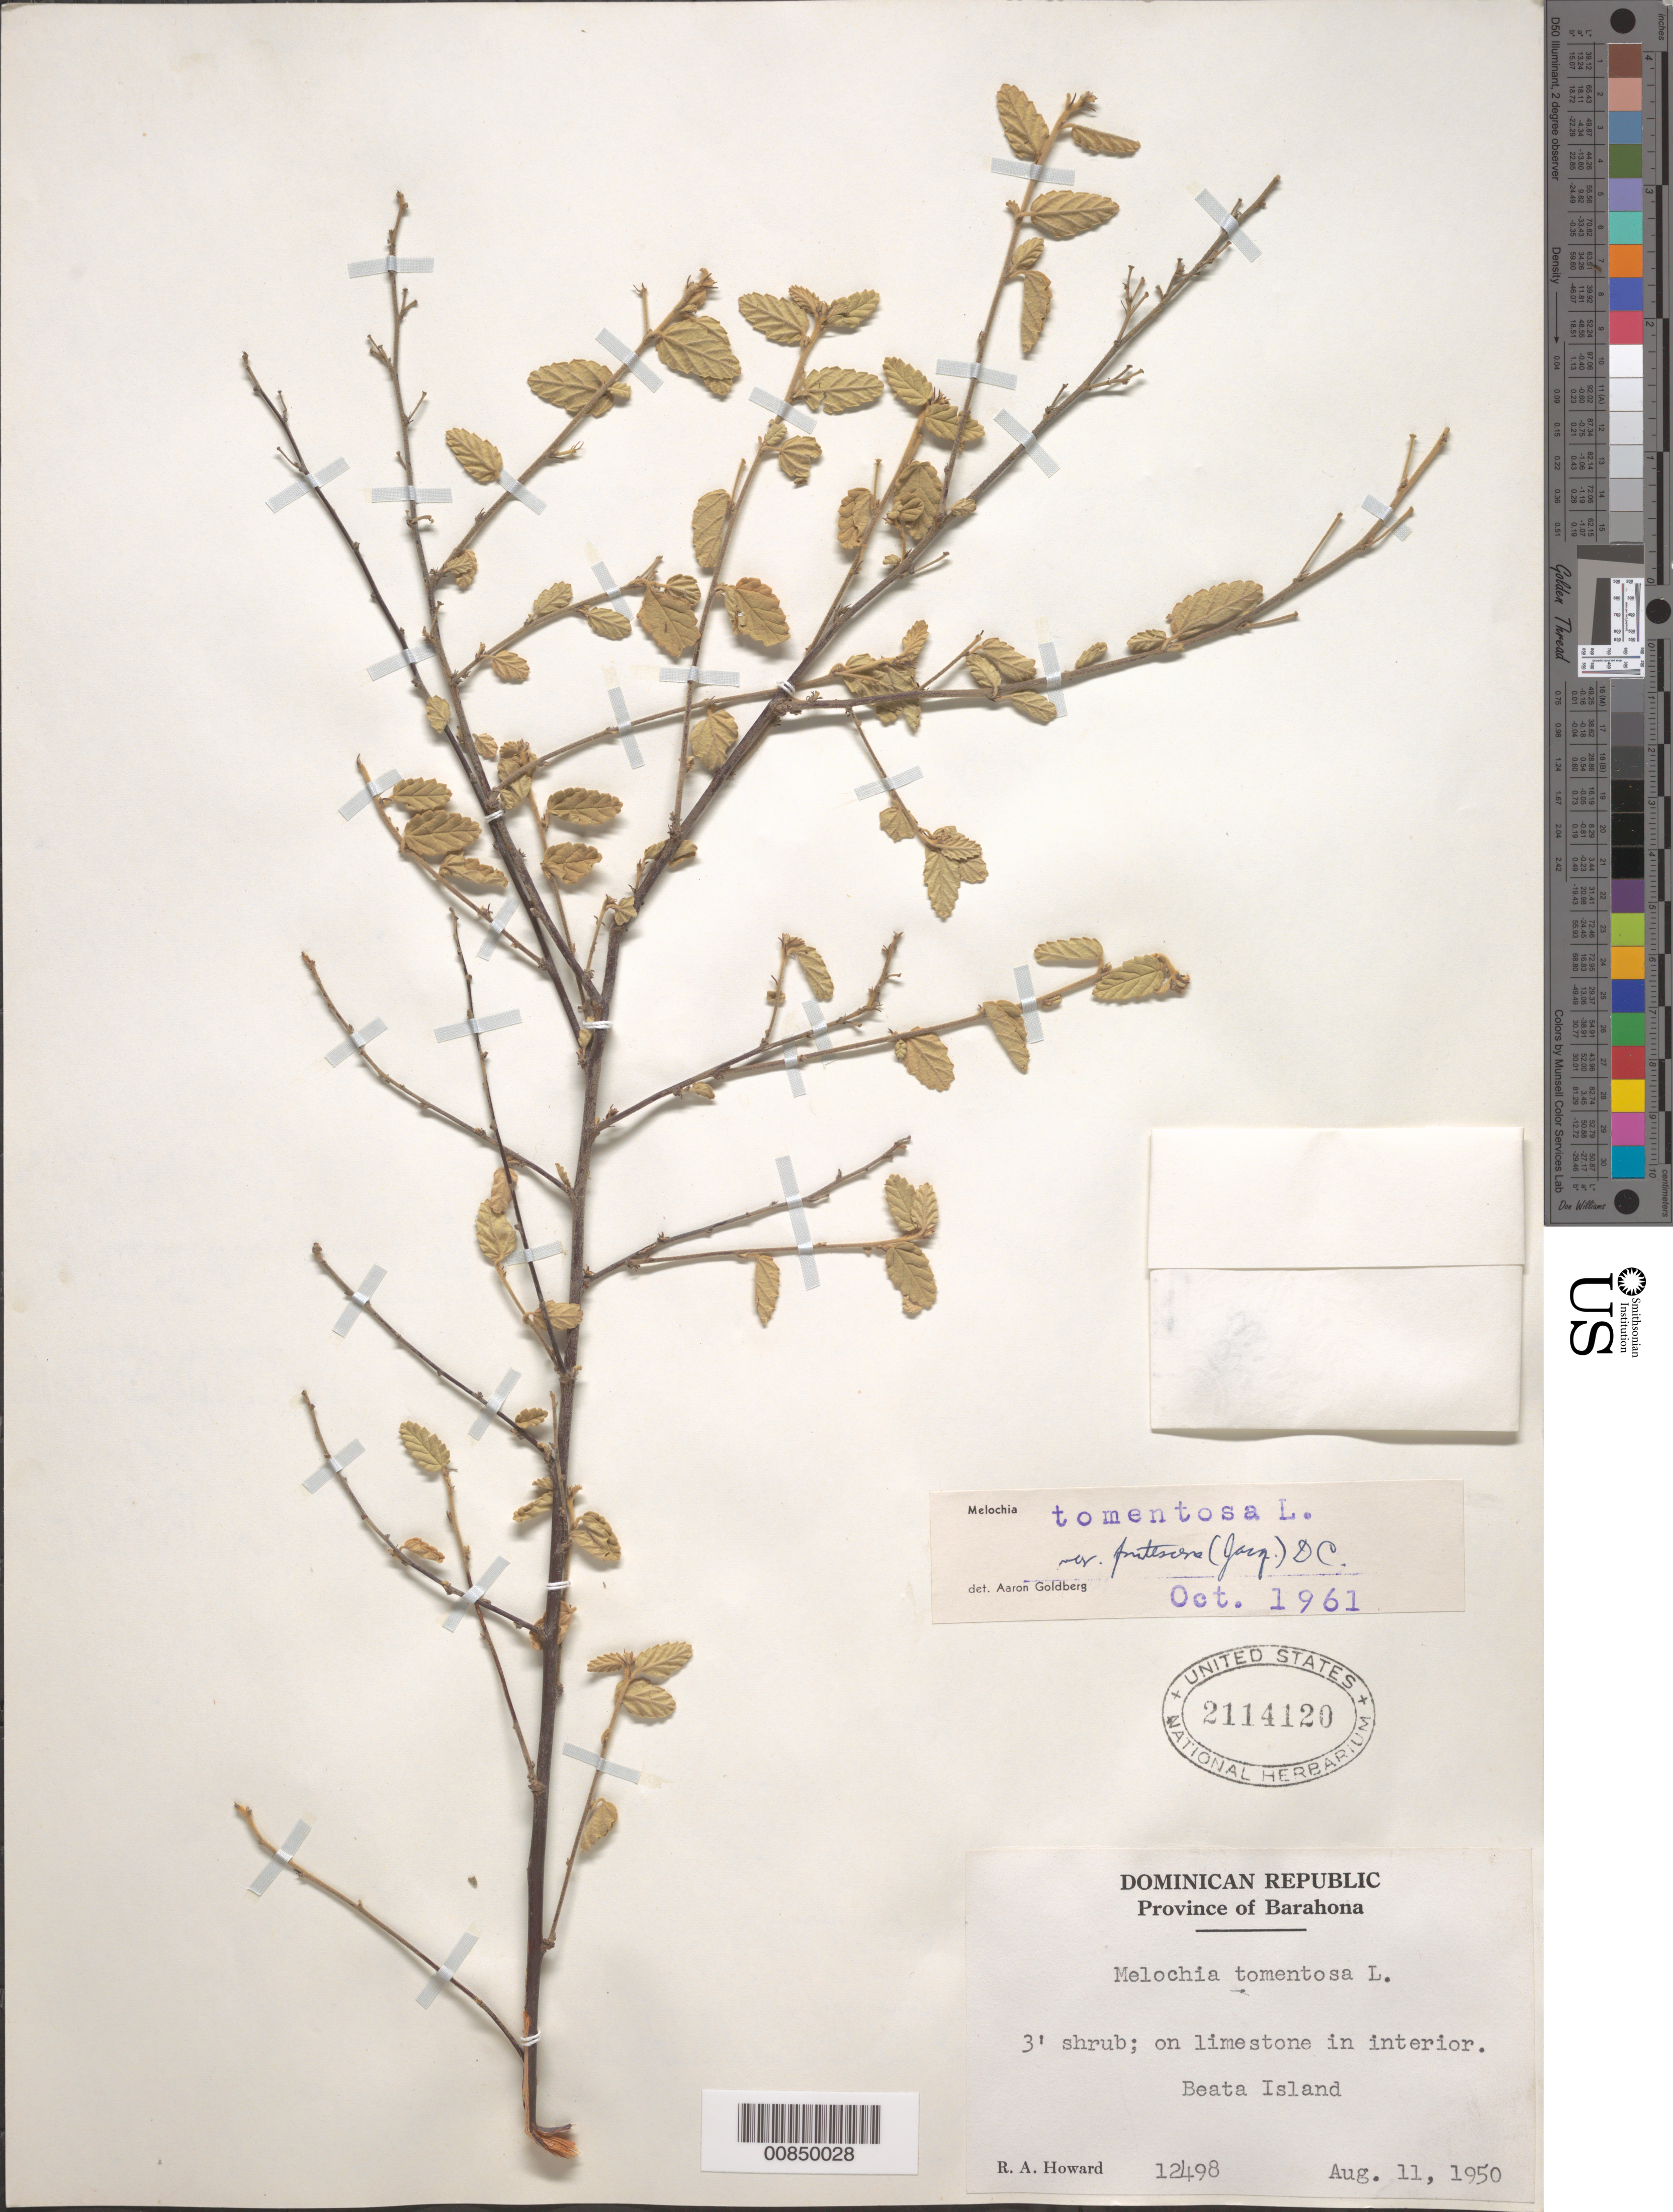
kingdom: Plantae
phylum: Tracheophyta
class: Magnoliopsida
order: Malvales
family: Malvaceae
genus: Melochia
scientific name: Melochia tomentosa var. frutescens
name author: DC.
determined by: Goldberg, Aaron, (US), NMNH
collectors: R. A. Howard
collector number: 12498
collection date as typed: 11 Aug 1950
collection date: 1950-08-11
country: Dominican Republic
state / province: Barahona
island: Isla Beata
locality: Interior of Island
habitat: On limestone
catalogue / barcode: US 2114120